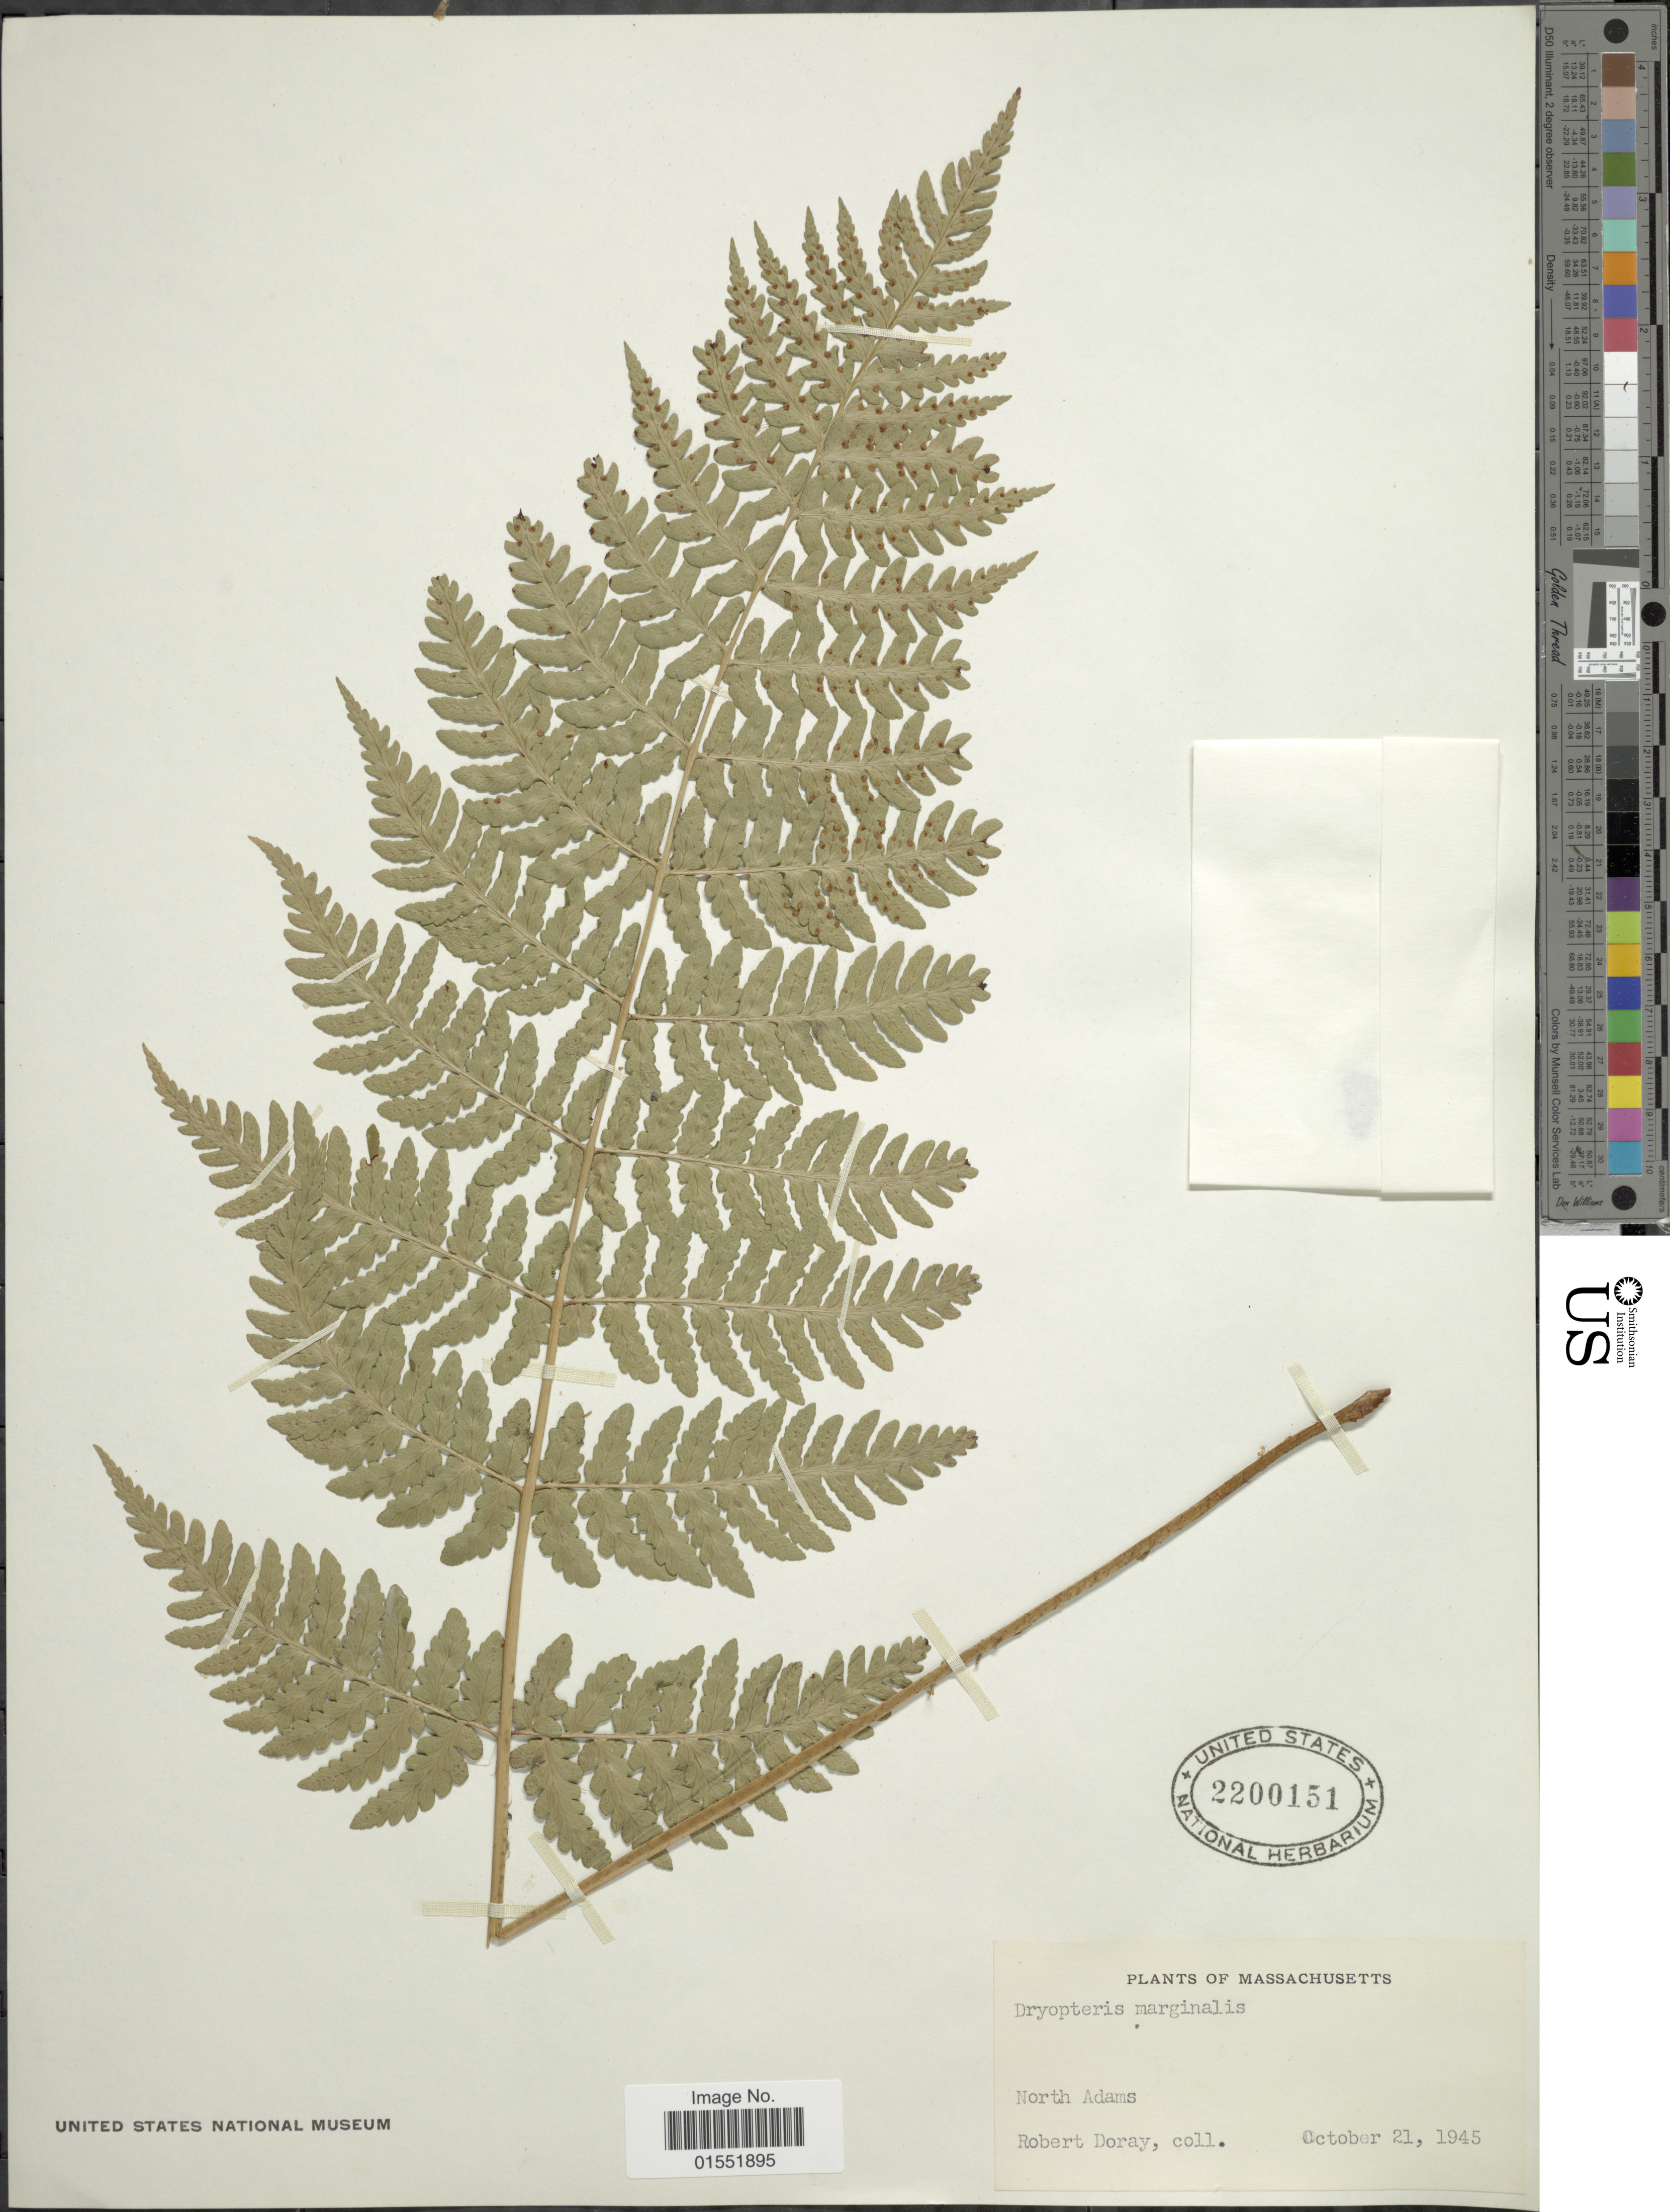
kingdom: Plantae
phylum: Tracheophyta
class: Polypodiopsida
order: Polypodiales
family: Dryopteridaceae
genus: Dryopteris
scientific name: Dryopteris marginalis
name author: (L.) A. Gray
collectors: R. Doray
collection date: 1945-10-21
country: United States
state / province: Massachusetts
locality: North Adams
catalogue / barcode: US 2200151